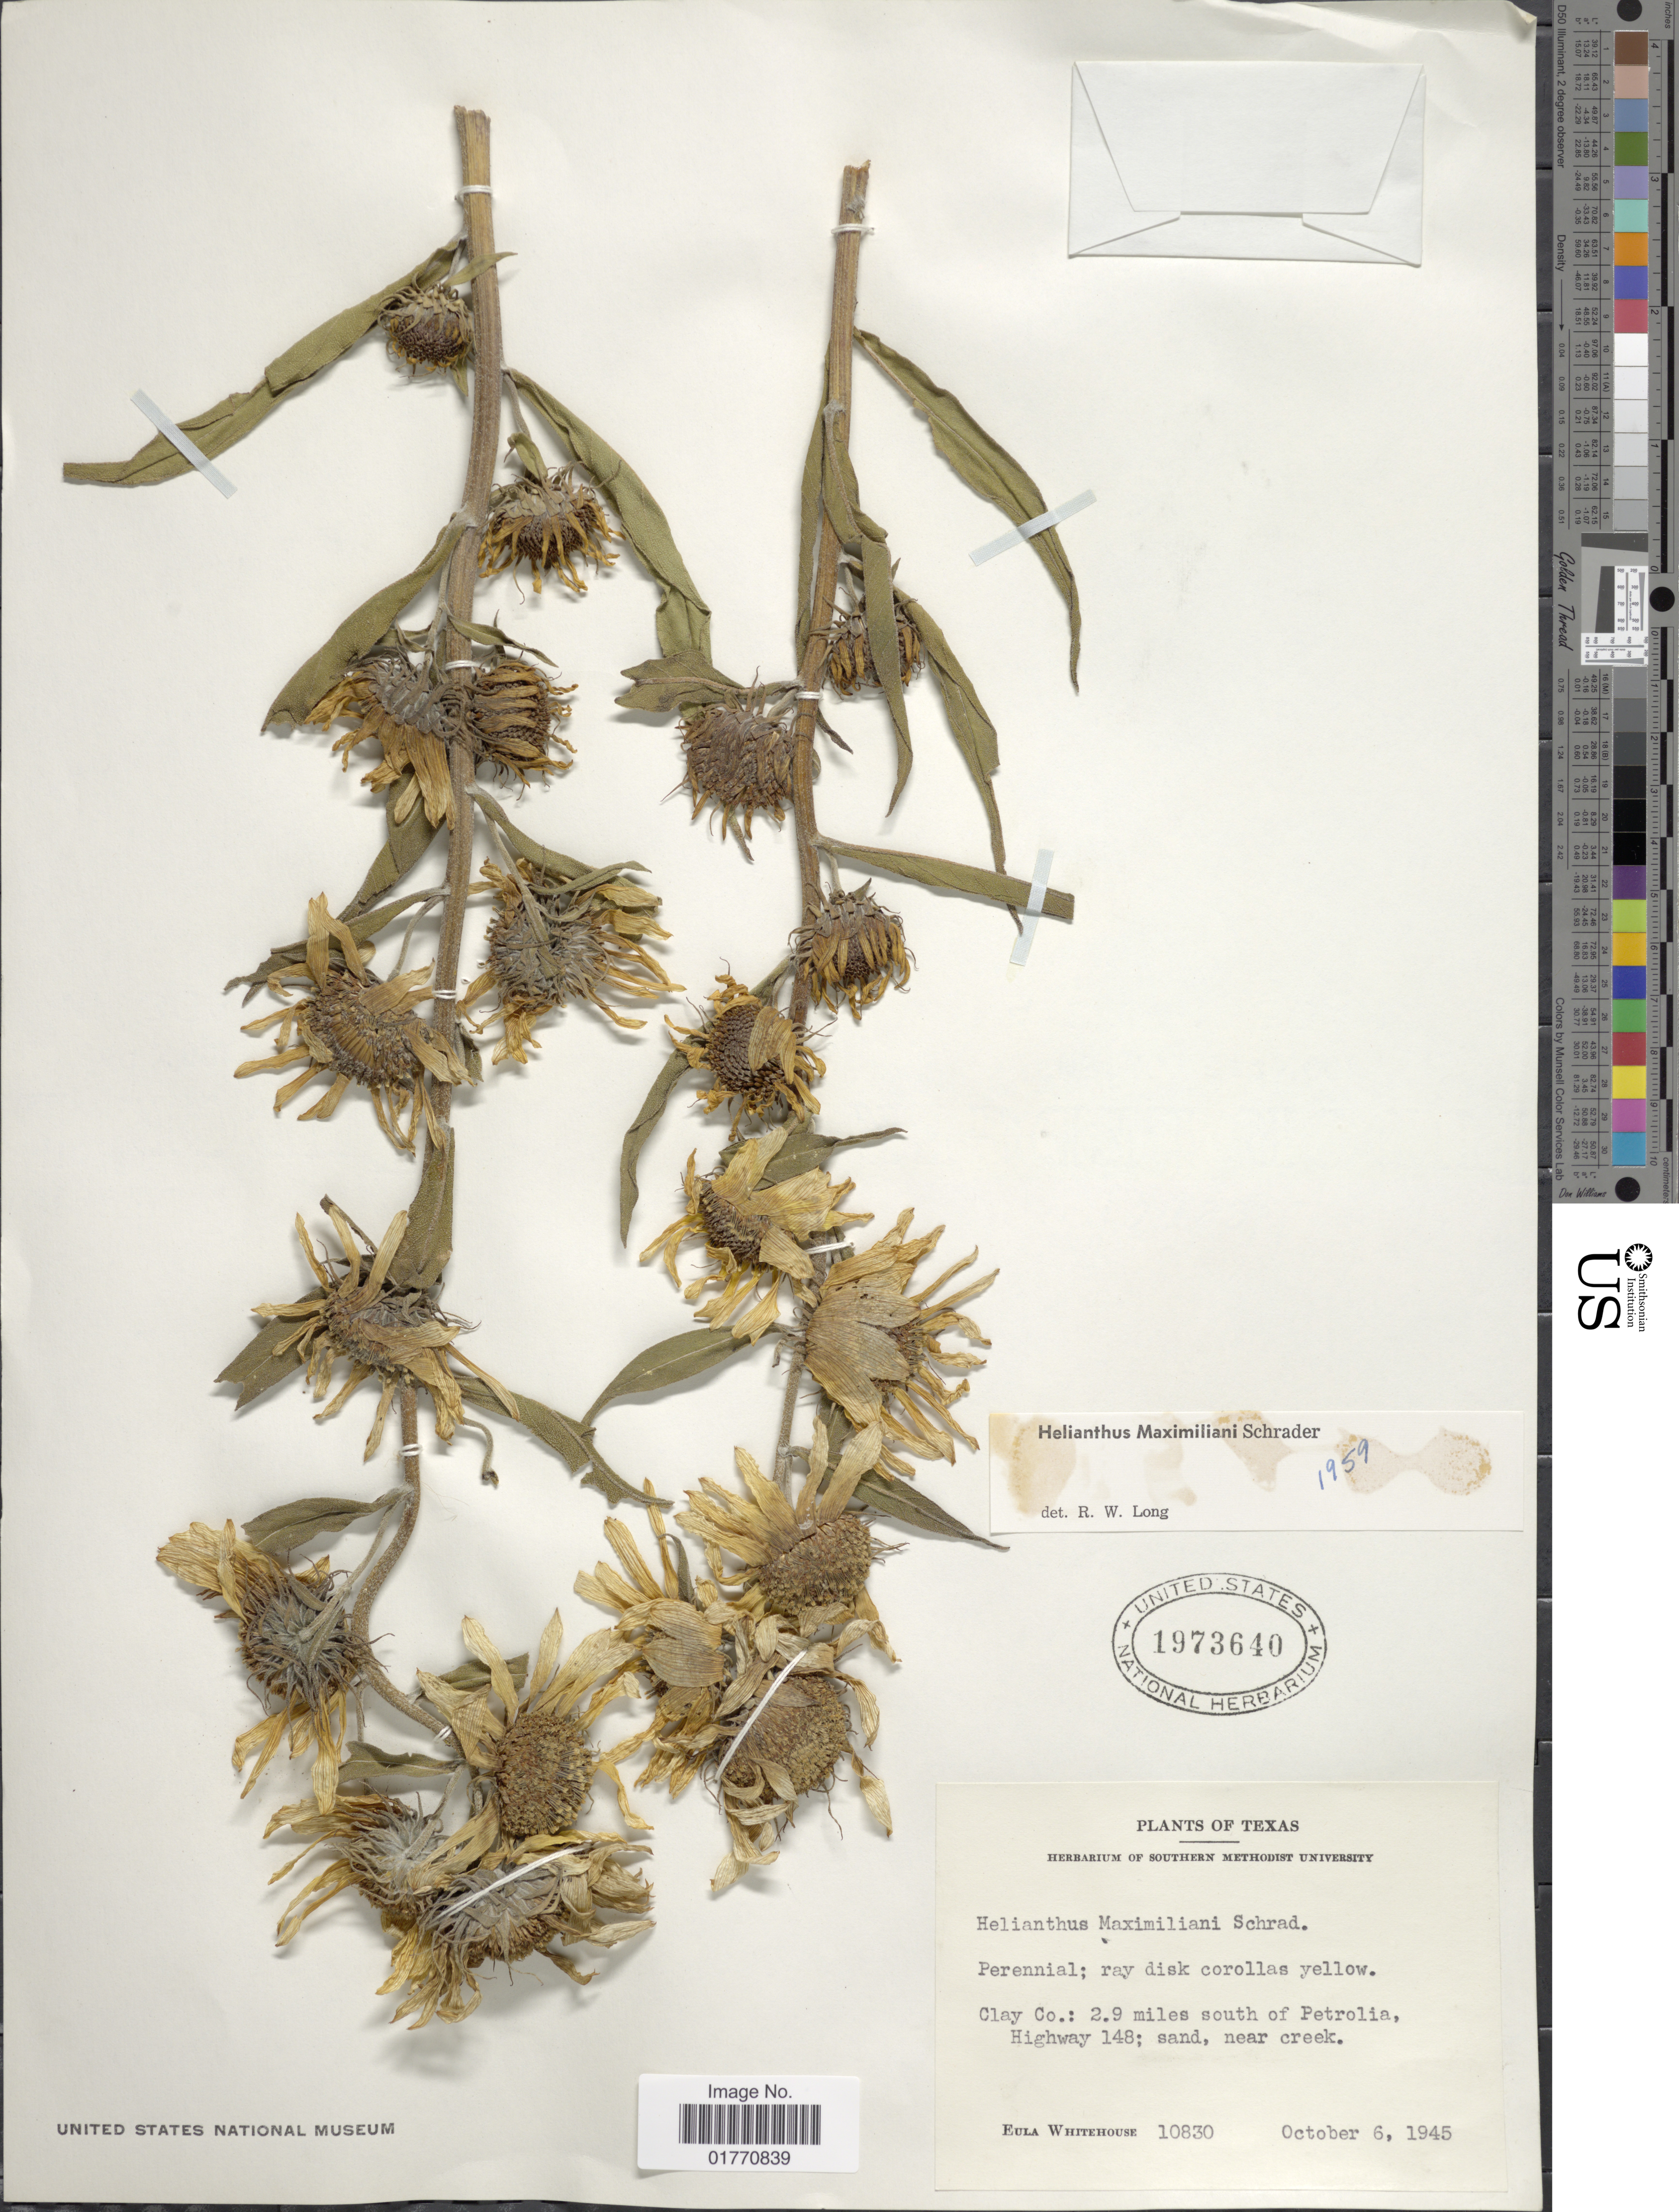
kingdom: Plantae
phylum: Tracheophyta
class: Magnoliopsida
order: Asterales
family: Asteraceae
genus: Helianthus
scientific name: Helianthus maximiliani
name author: Schrad.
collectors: E. Whitehouse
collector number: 10830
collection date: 1945-10-06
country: United States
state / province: Texas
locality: Clay Co.: 2.9 miles south of Petrolia, Highway 148; sand, near creek.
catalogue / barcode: US 1973640